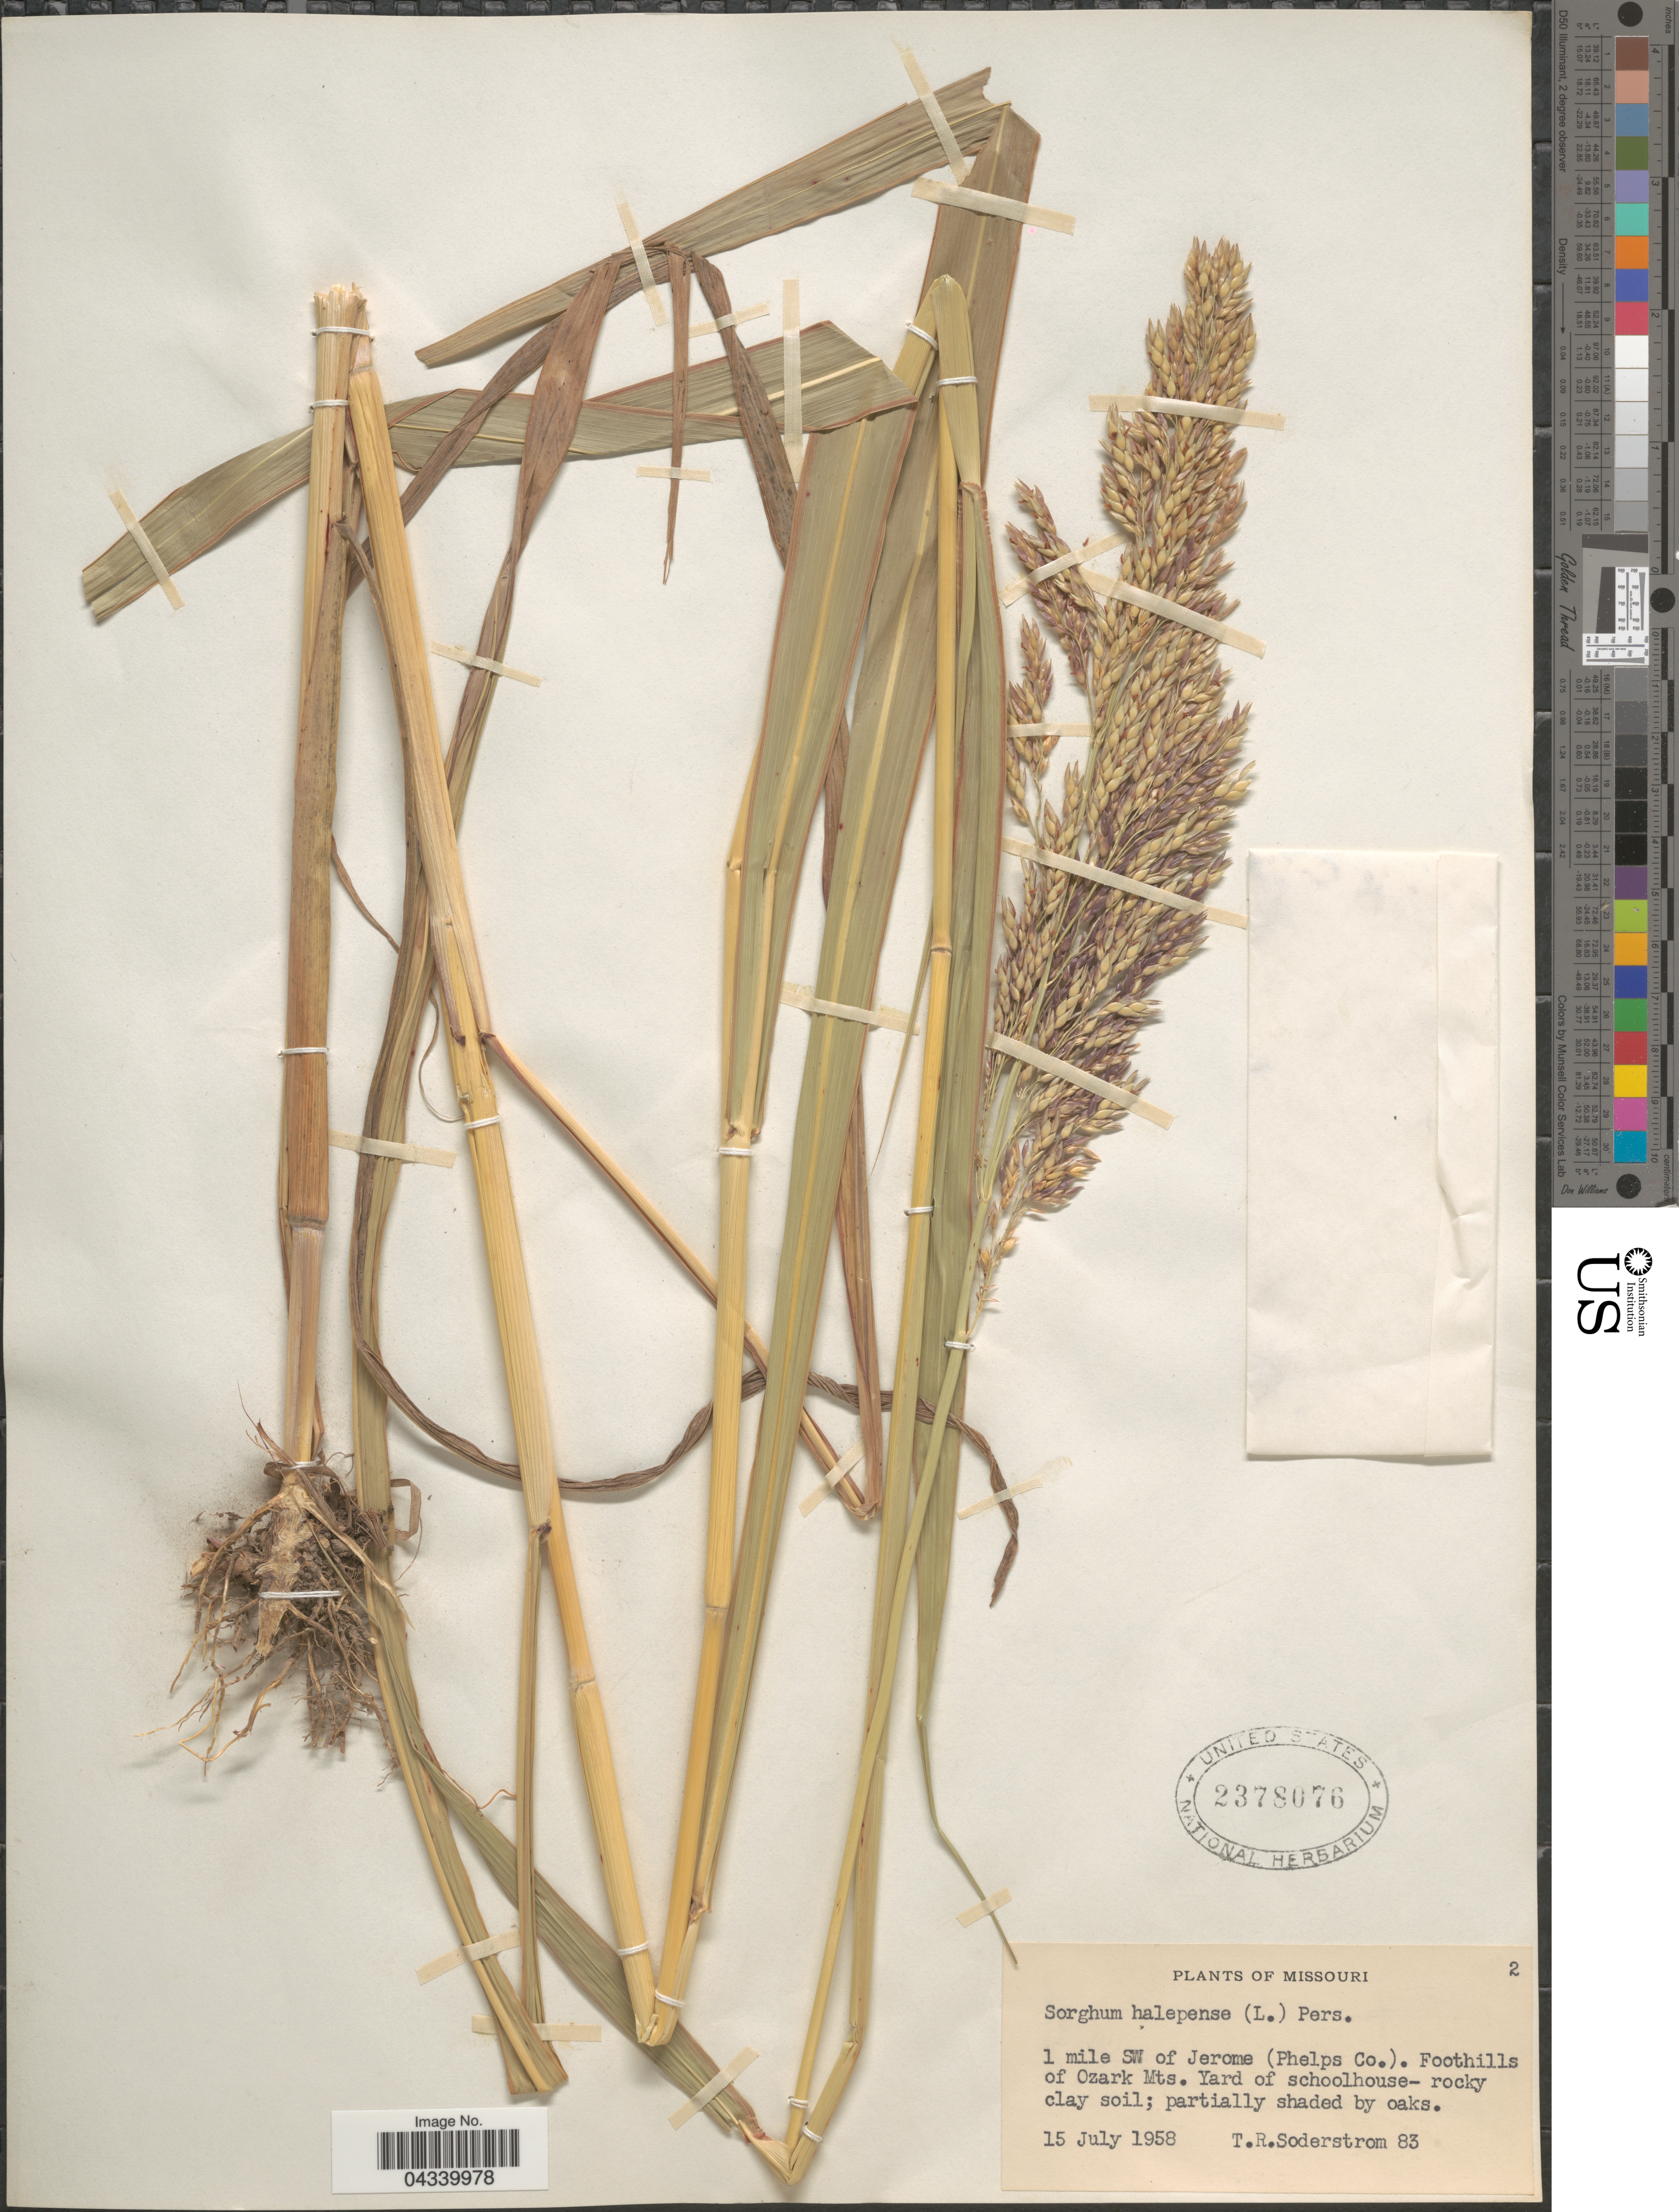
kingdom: Plantae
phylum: Tracheophyta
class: Liliopsida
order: Poales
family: Poaceae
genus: Sorghum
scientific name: Sorghum halepense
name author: (L.) Pers.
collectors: T. R. Soderstrom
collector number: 83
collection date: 1958-07-15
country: United States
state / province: Missouri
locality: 1 mile SW of Jerome (Phelps Co.). Foothills of Ozark Mts. Yard of schoolhouse.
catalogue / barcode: US 2378076